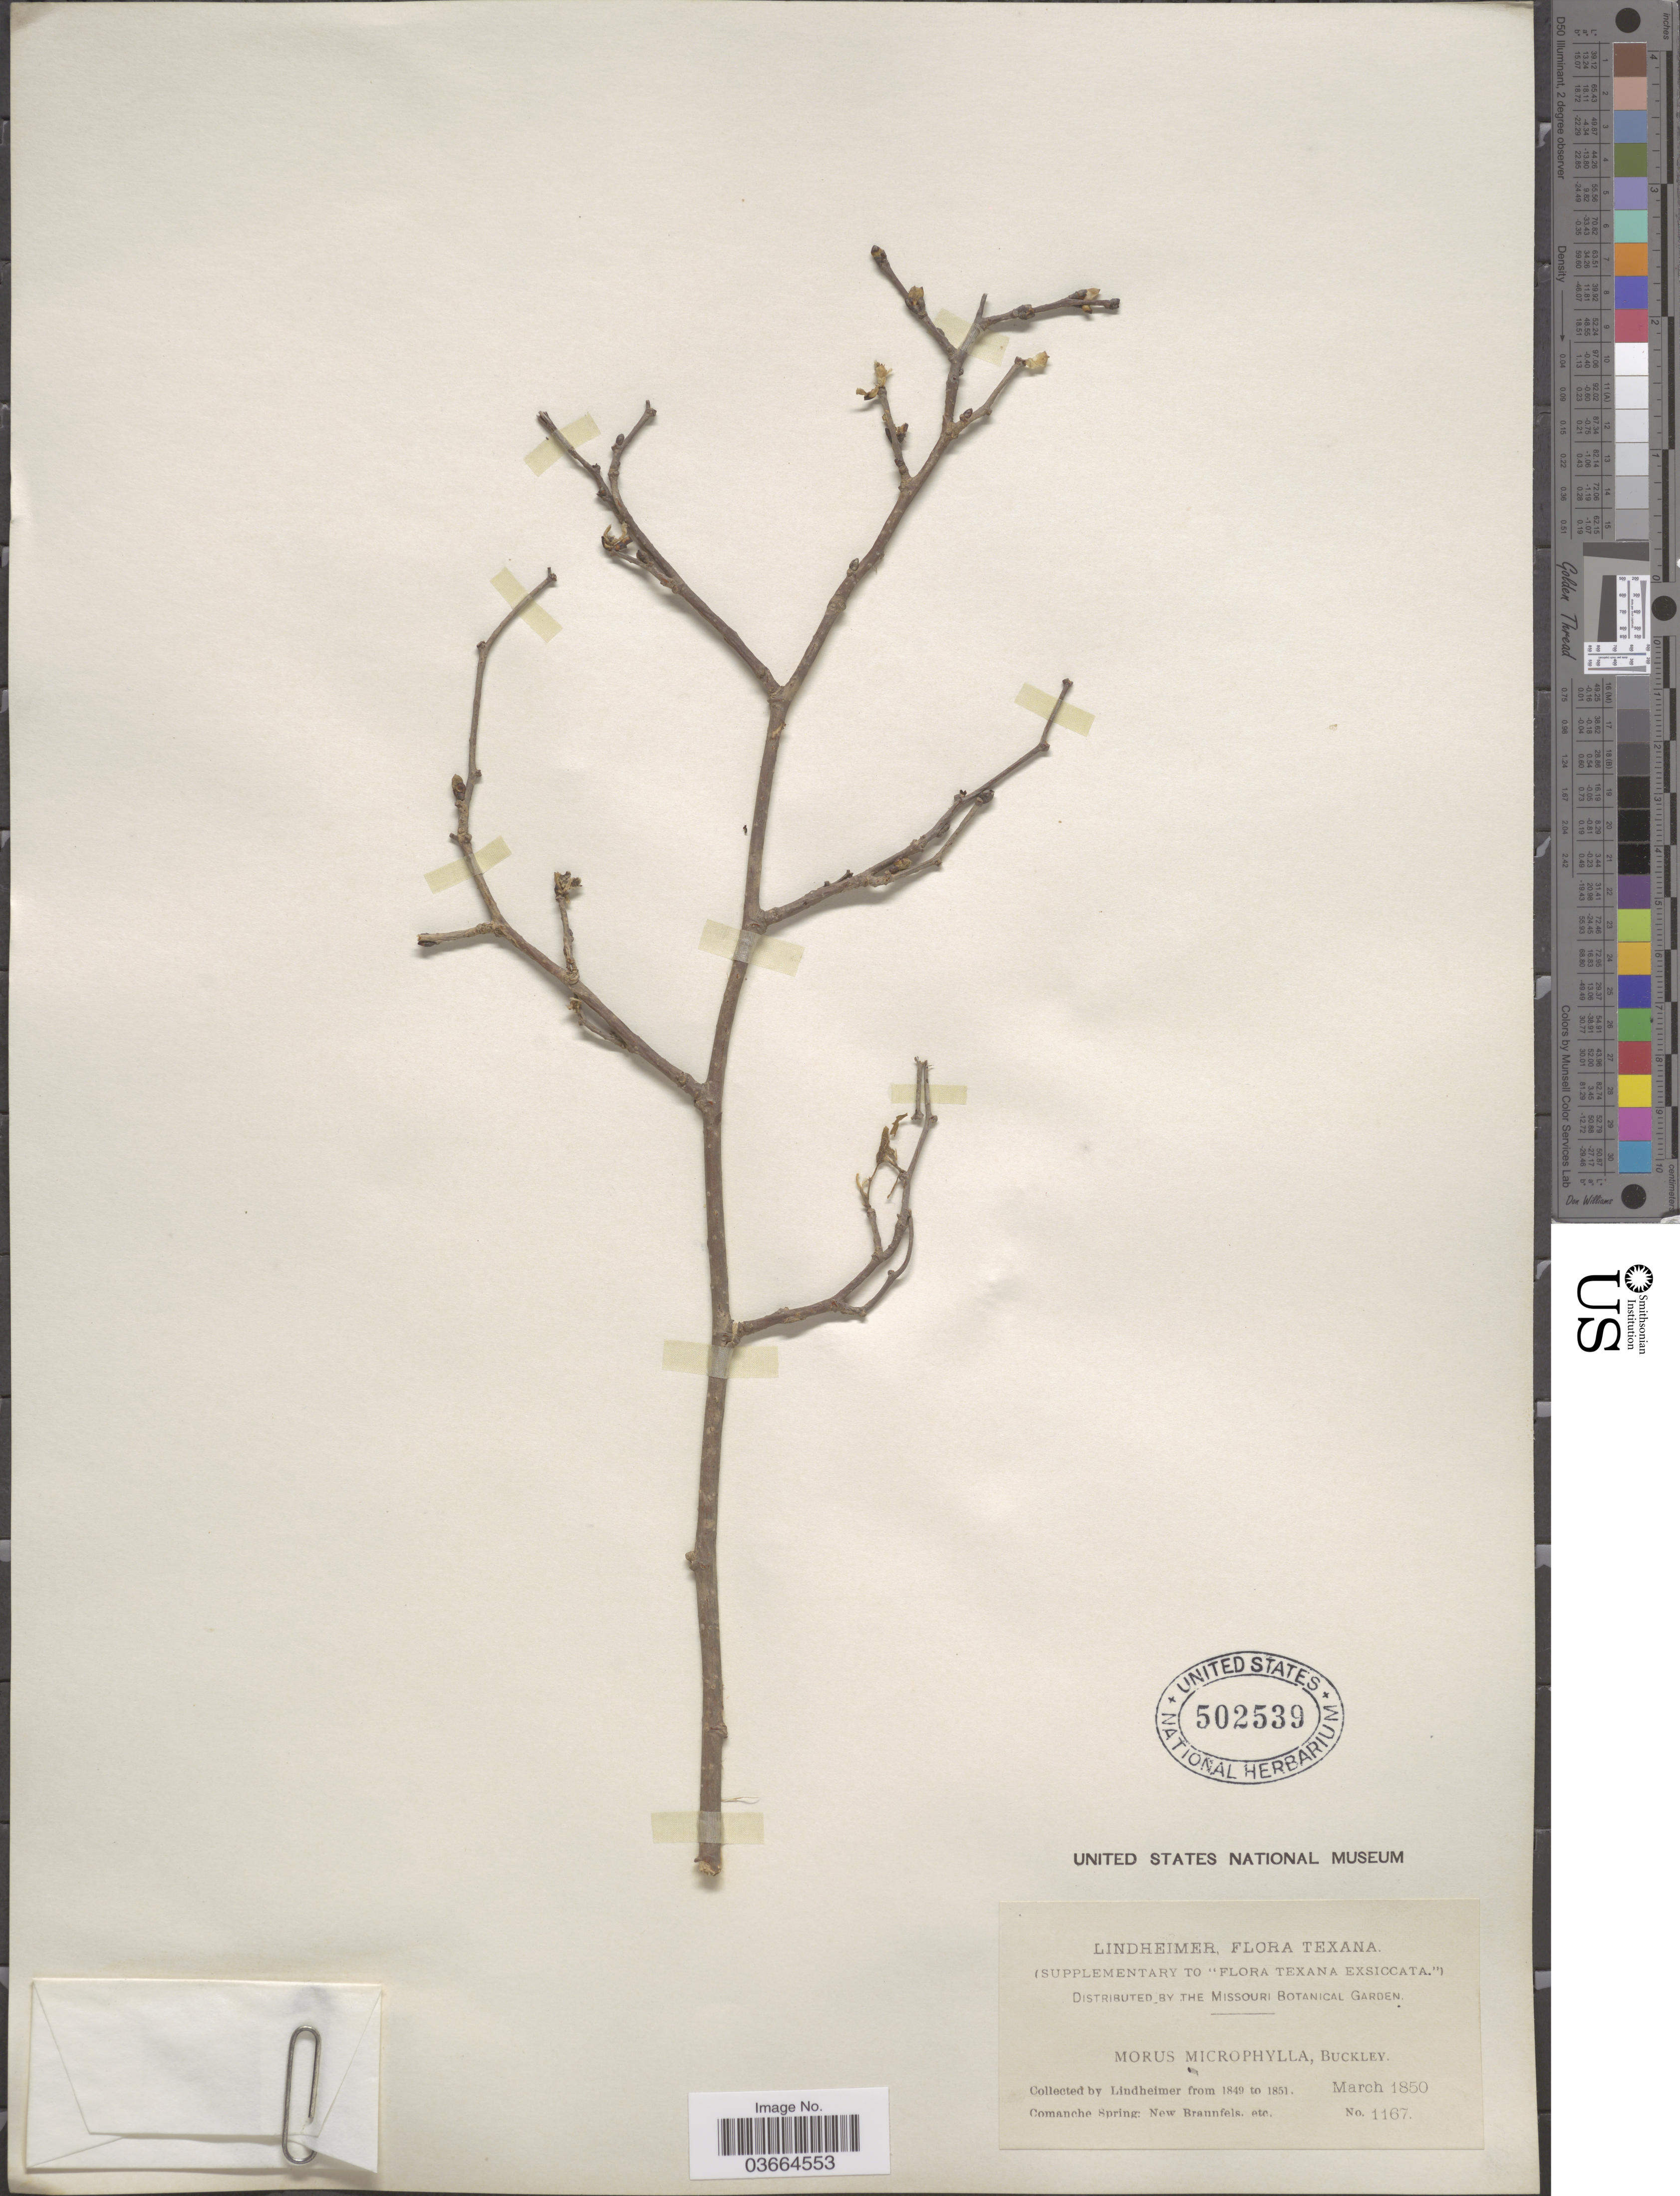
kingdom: Plantae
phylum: Tracheophyta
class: Magnoliopsida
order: Rosales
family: Moraceae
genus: Morus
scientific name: Morus microphylla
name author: Buckley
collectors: -. Lindheimer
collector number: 1167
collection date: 1850-03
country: United States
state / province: Texas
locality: Comanche Spring: New Braunfels. etc.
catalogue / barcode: US 502539